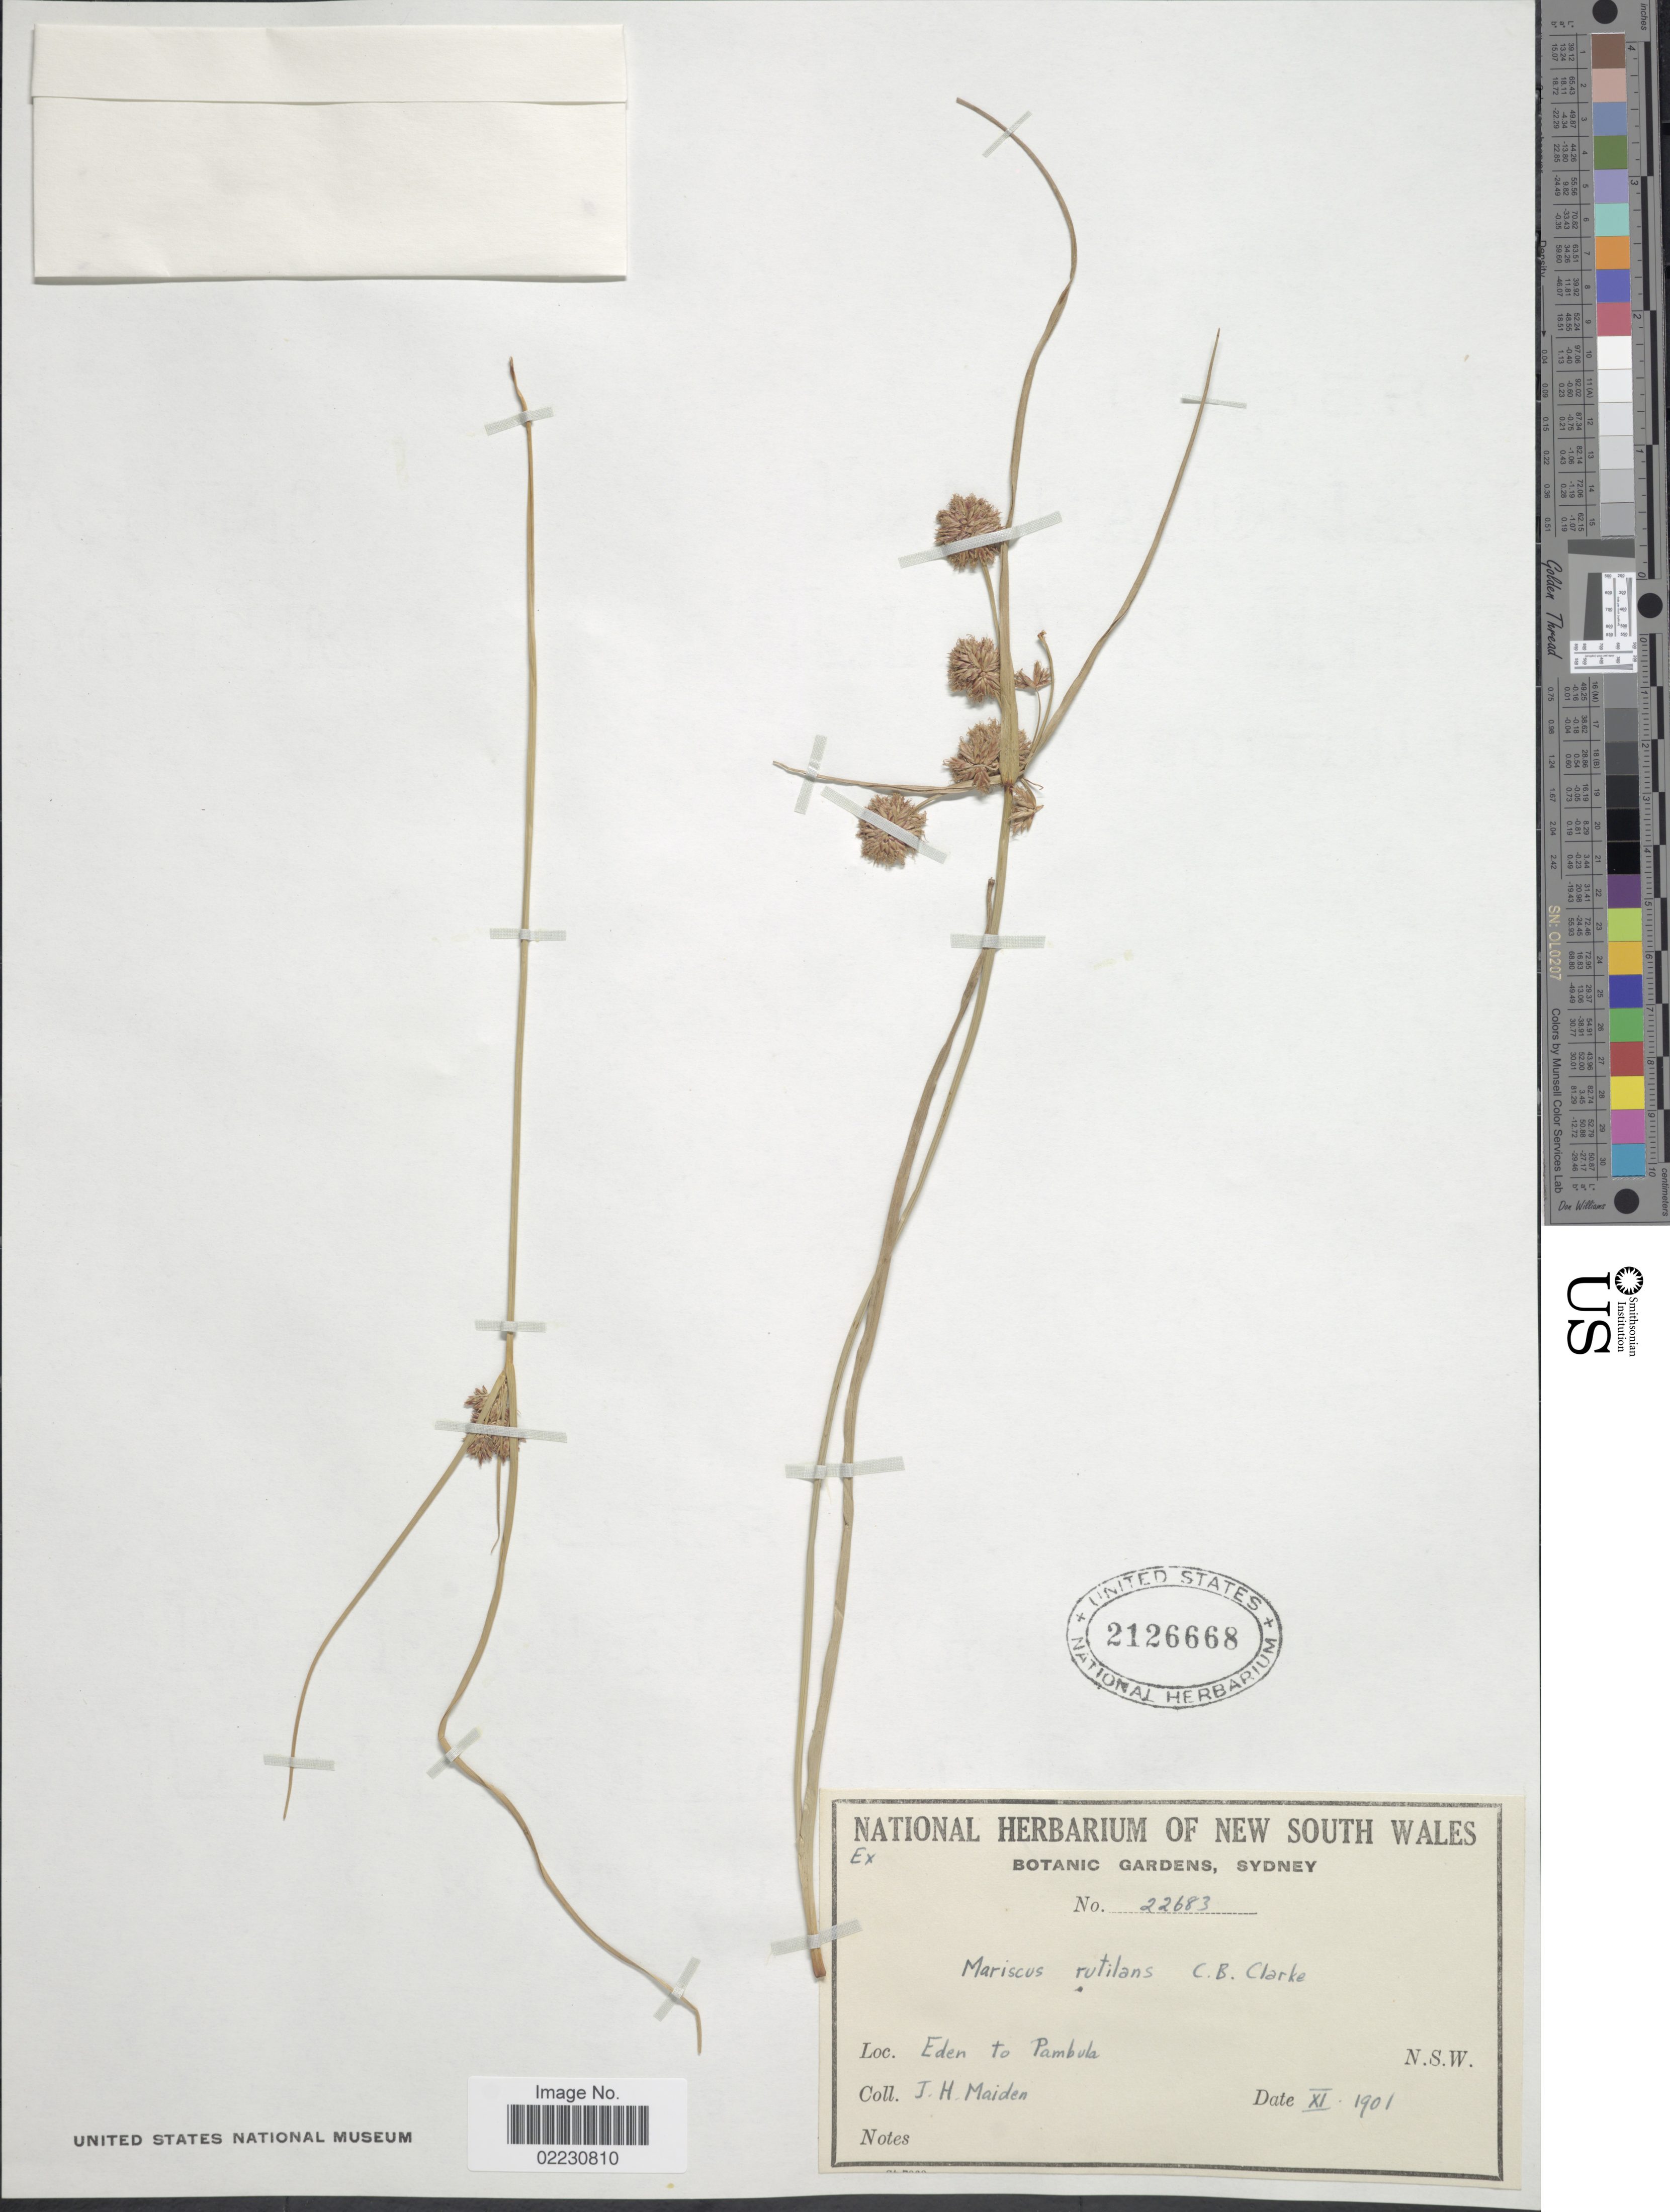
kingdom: Plantae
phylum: Tracheophyta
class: Liliopsida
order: Poales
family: Cyperaceae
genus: Cyperus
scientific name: Cyperus lhotskyanus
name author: Boeckeler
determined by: Strong, Mark T., (BOT), Smithsonian Institution - National Museum of Natural History (UNITED STATES)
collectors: J. Maiden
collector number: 22683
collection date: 1901-11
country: Australia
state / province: New South Wales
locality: Eden to Pambula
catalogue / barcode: US 2126668